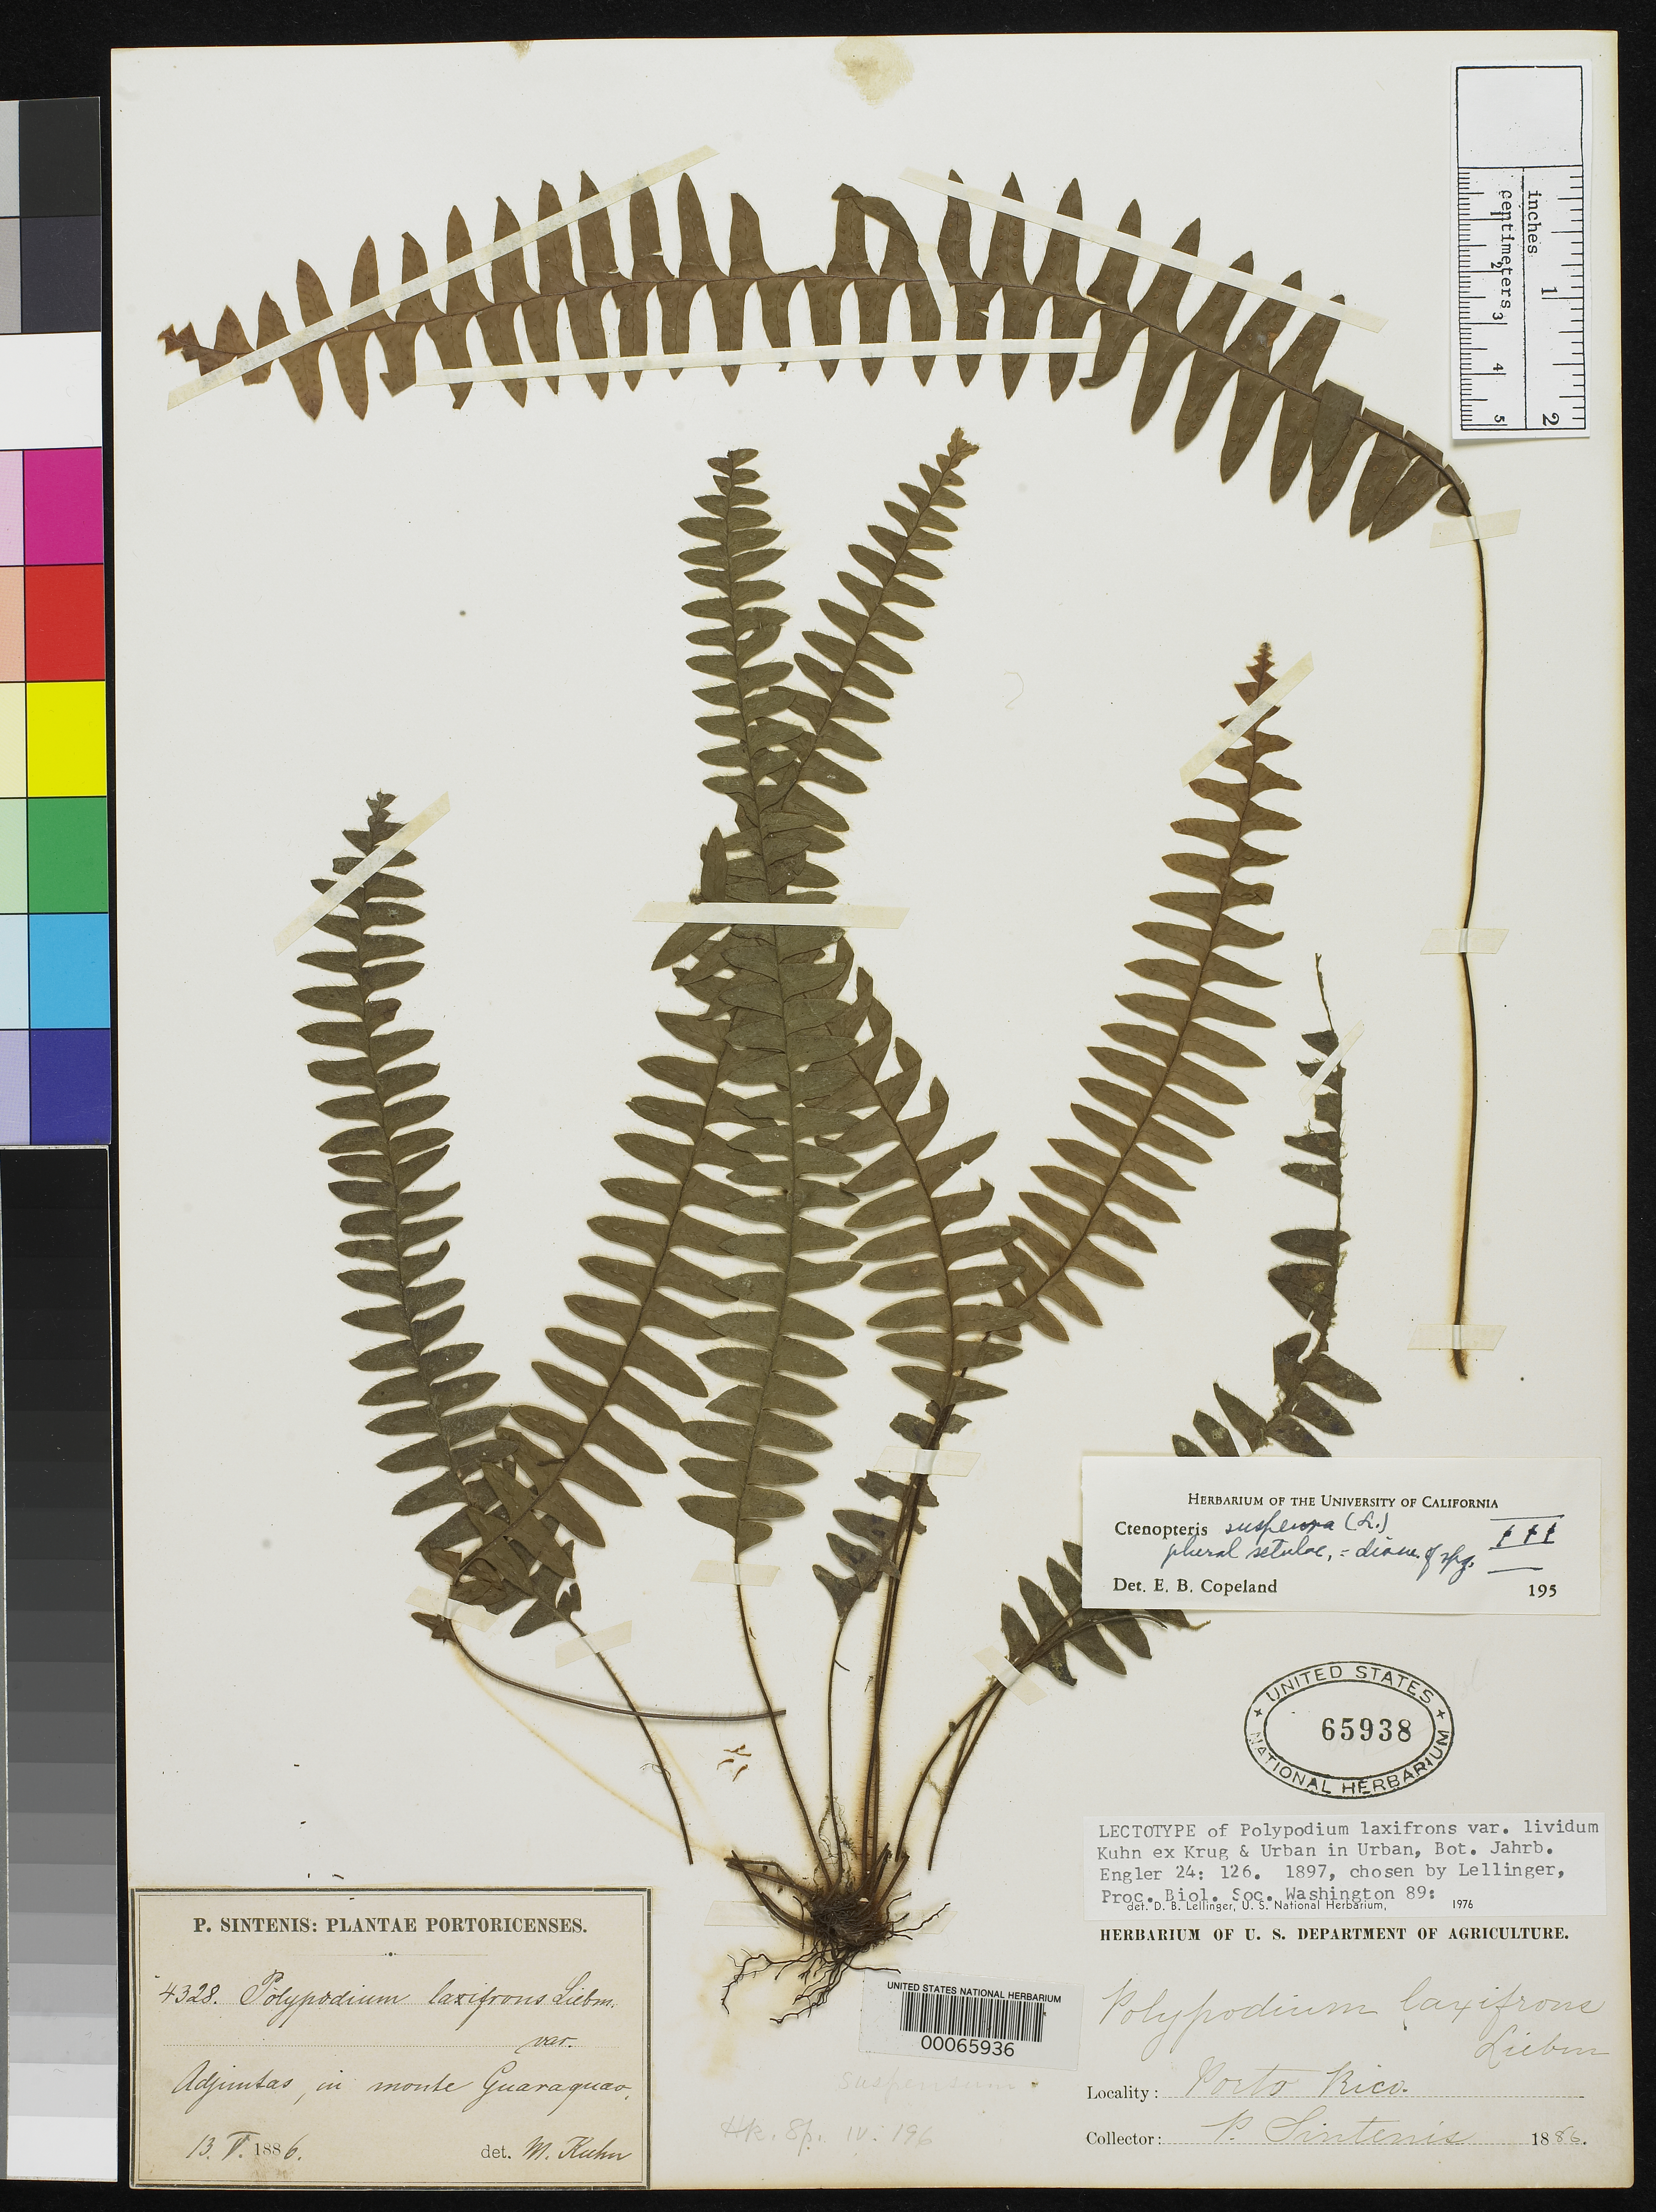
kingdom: Plantae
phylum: Tracheophyta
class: Polypodiopsida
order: Polypodiales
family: Polypodiaceae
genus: Polypodium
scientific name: Polypodium laxifrons var. lividum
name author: Kuhn ex Krug & Urb. in Urb.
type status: Lectotype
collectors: P. Sintenis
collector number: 4328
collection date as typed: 13 May 1886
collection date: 1886-05-13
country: Puerto Rico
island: Greater Antilles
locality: Adjuntas, Mt. Guaraguao.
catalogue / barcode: US 65938